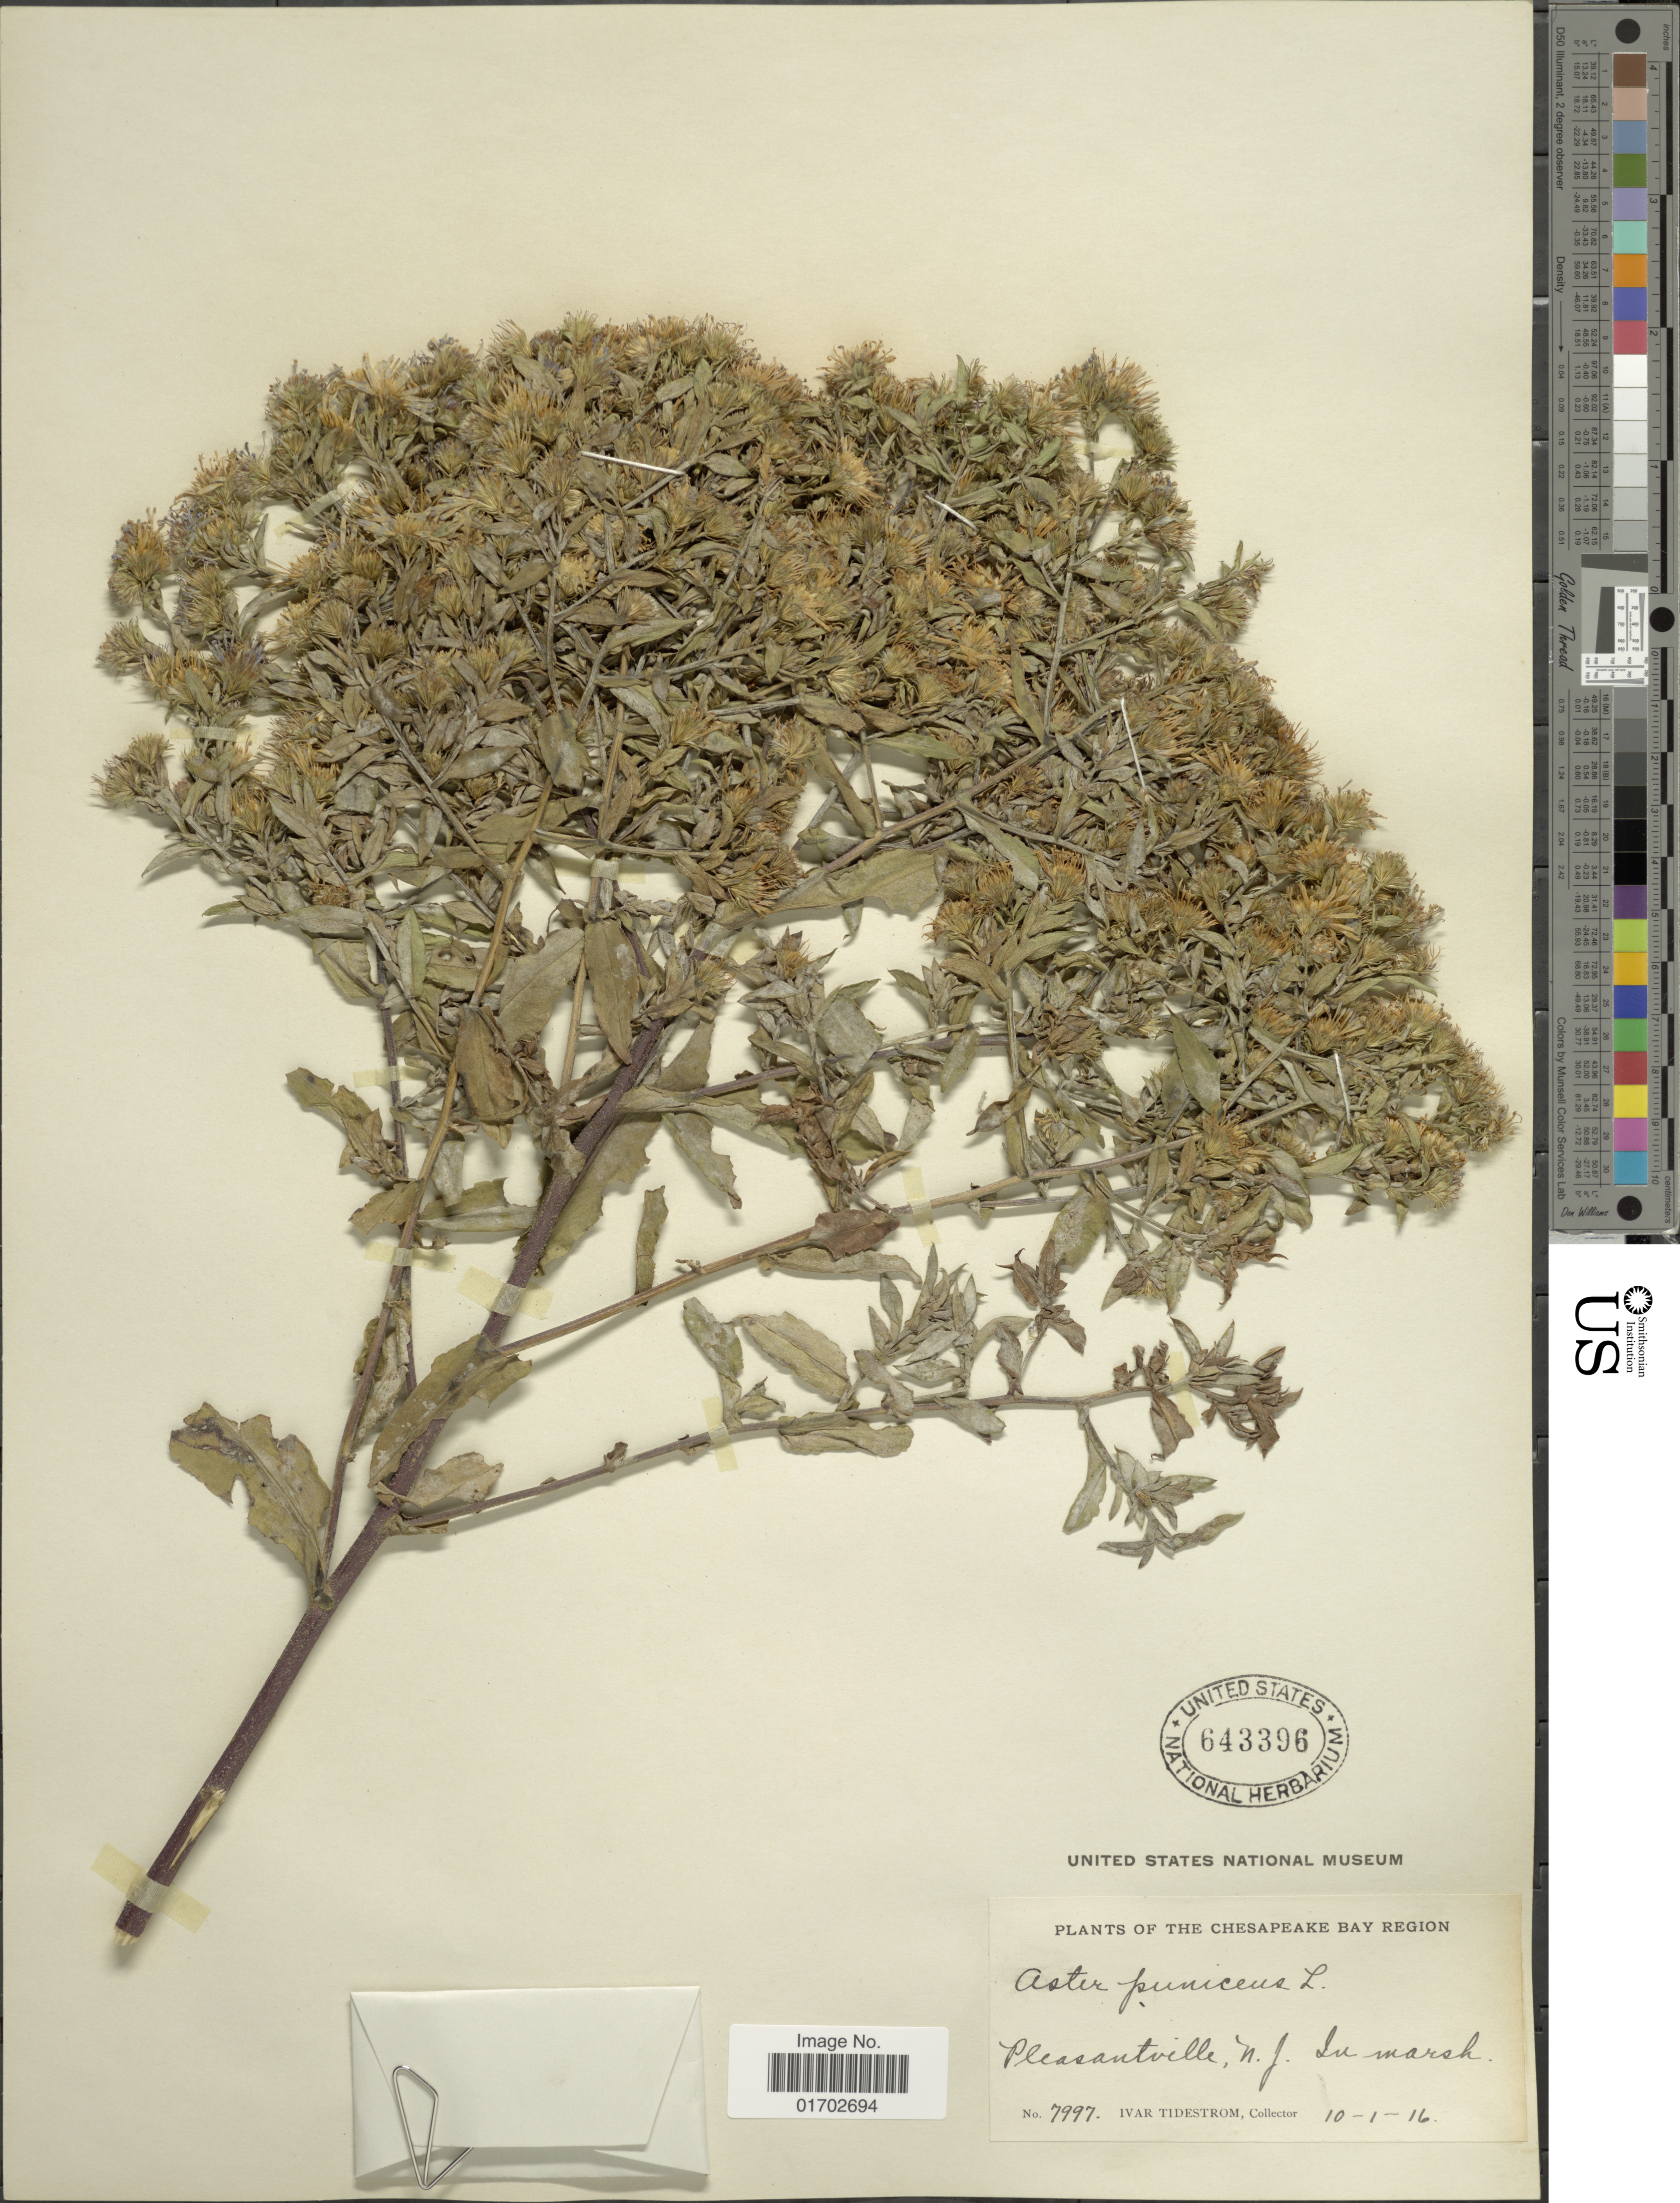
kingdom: Plantae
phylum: Tracheophyta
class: Magnoliopsida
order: Asterales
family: Asteraceae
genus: Symphyotrichum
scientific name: Symphyotrichum puniceum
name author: (L.) Á. Löve & D. Löve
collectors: I. F. Tidestrom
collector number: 7997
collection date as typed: Transcribed d/m/y: 10/1/16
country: United States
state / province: New Jersey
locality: The Chesapeake Bay Region, Pleasantville, In marsh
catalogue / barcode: US 643396